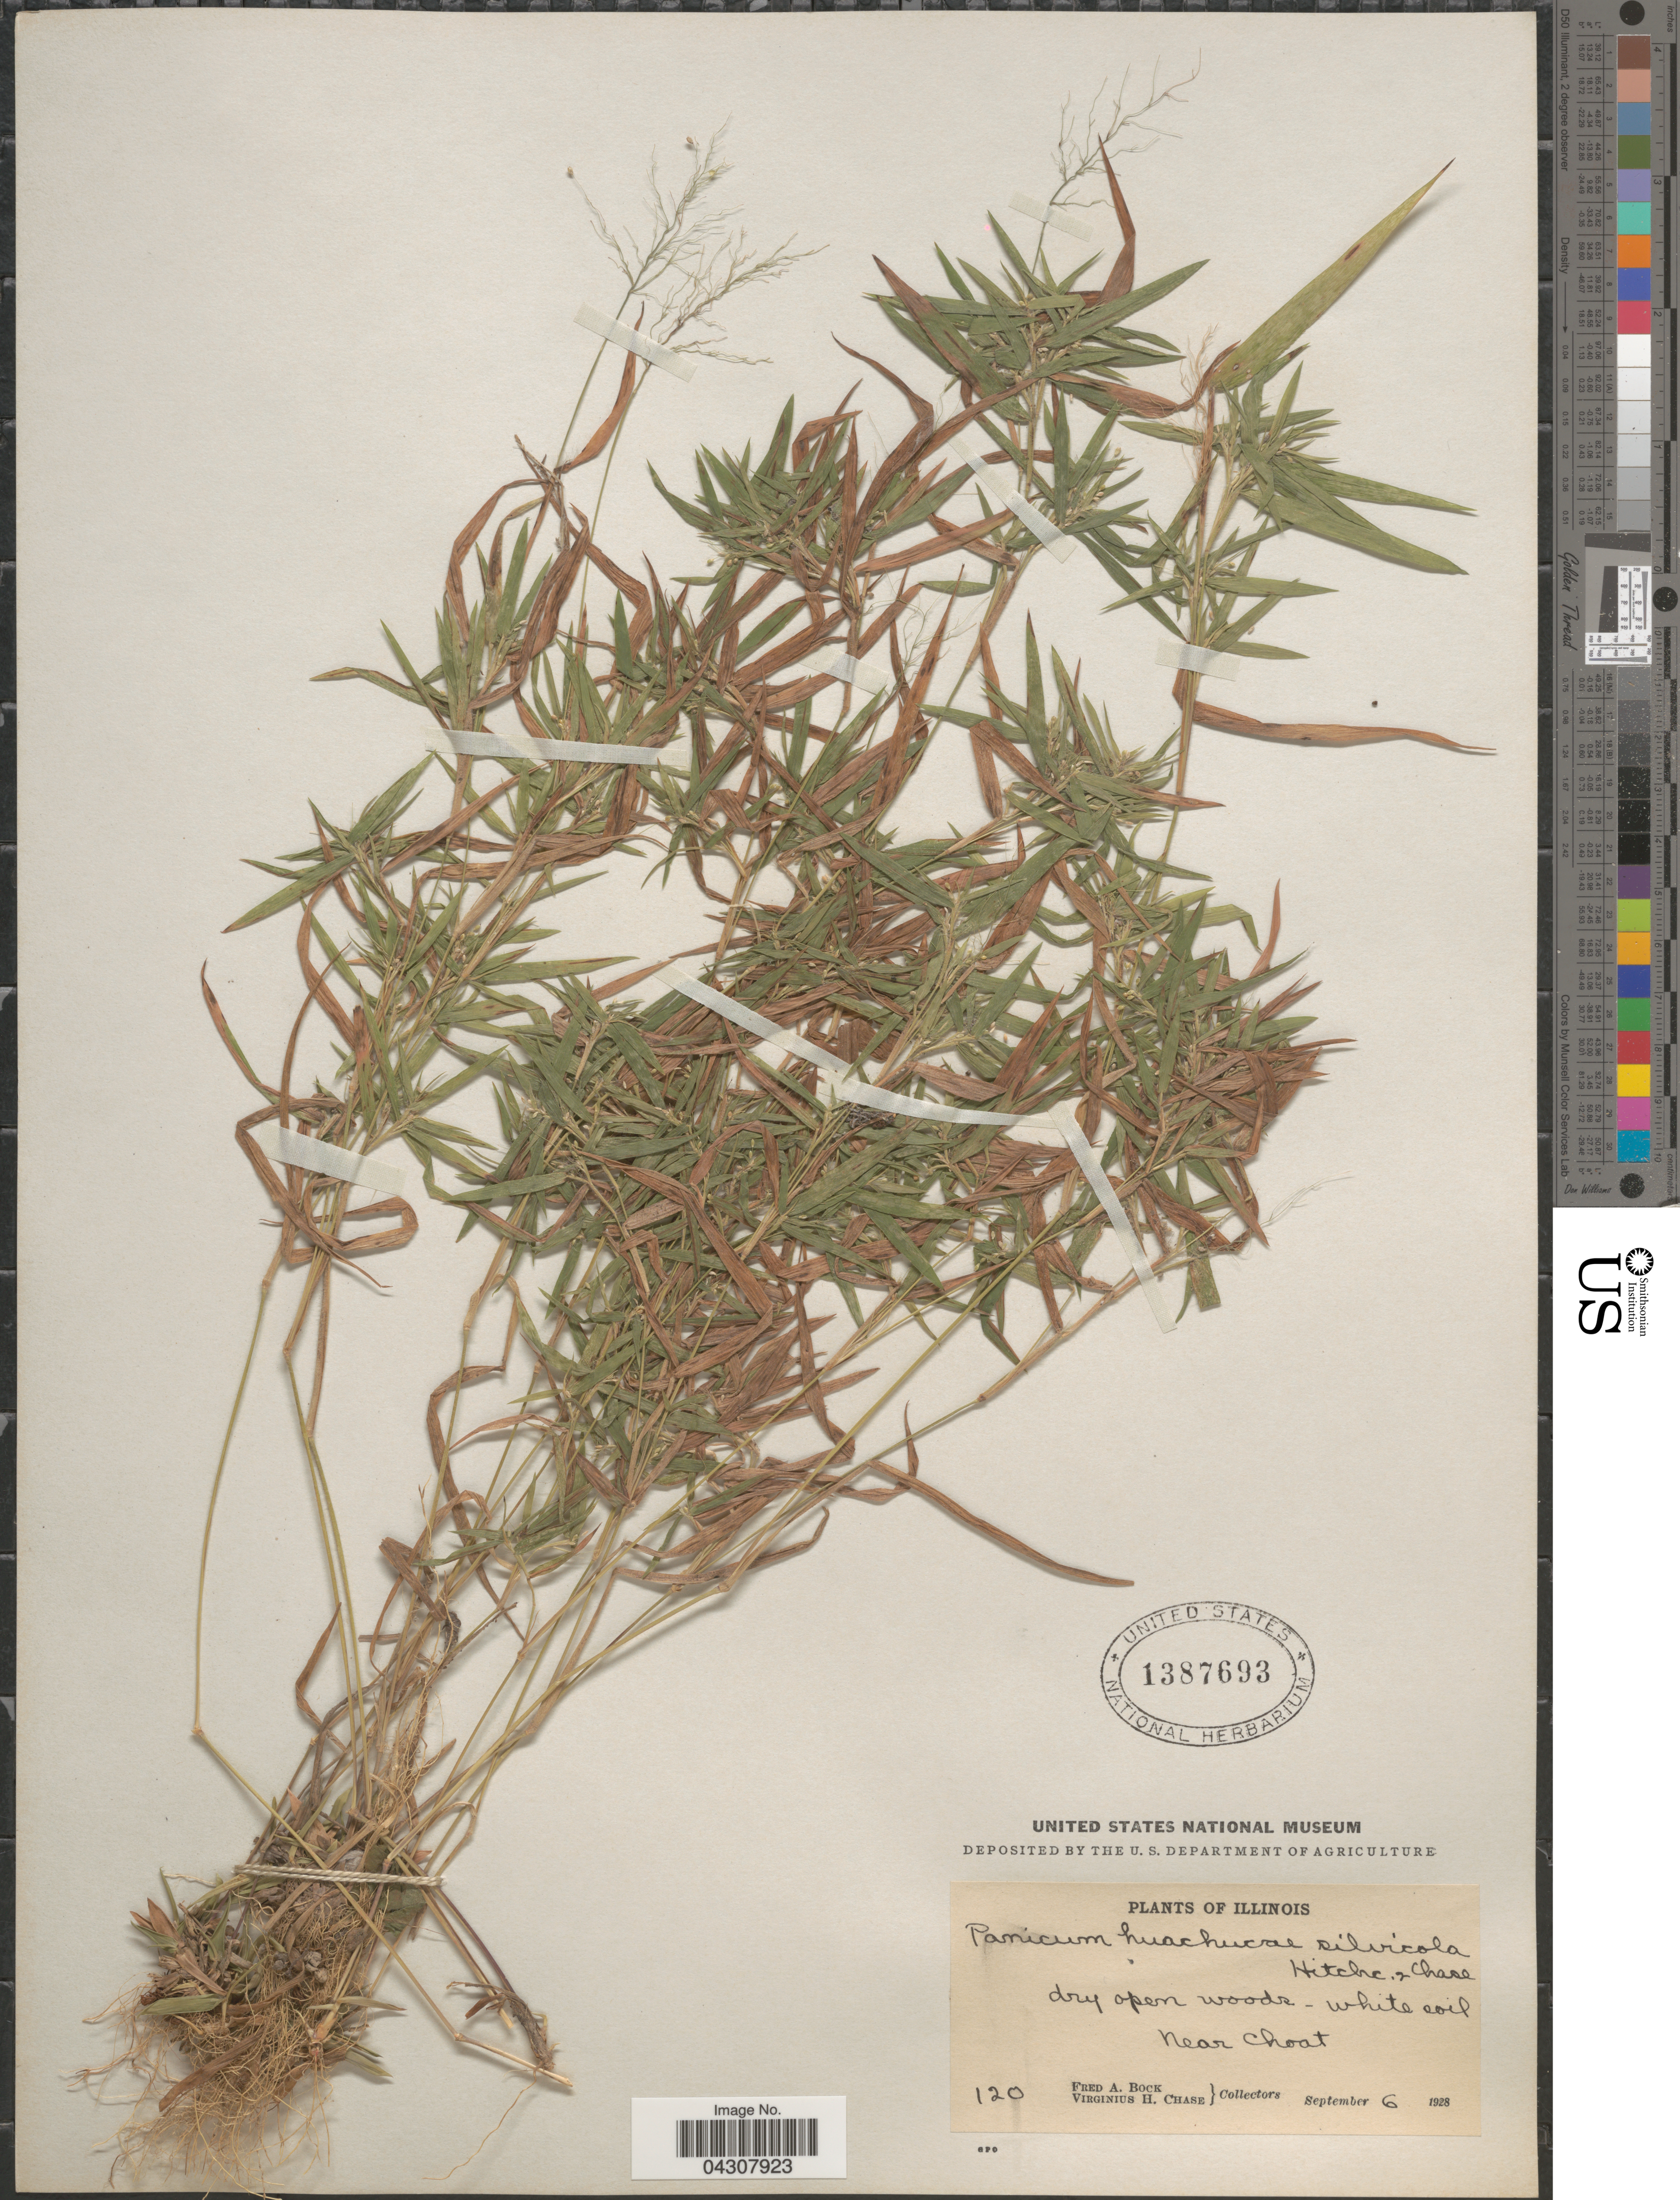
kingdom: Plantae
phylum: Tracheophyta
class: Liliopsida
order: Poales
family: Poaceae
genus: Dichanthelium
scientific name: Dichanthelium acuminatum var. acuminatum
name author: (Sw.) Gould & C.A. Clark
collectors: F. Bock & V. H. Chase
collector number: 120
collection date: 1928-09-06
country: United States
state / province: Illinois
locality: Near Choat.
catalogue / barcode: US 1387693